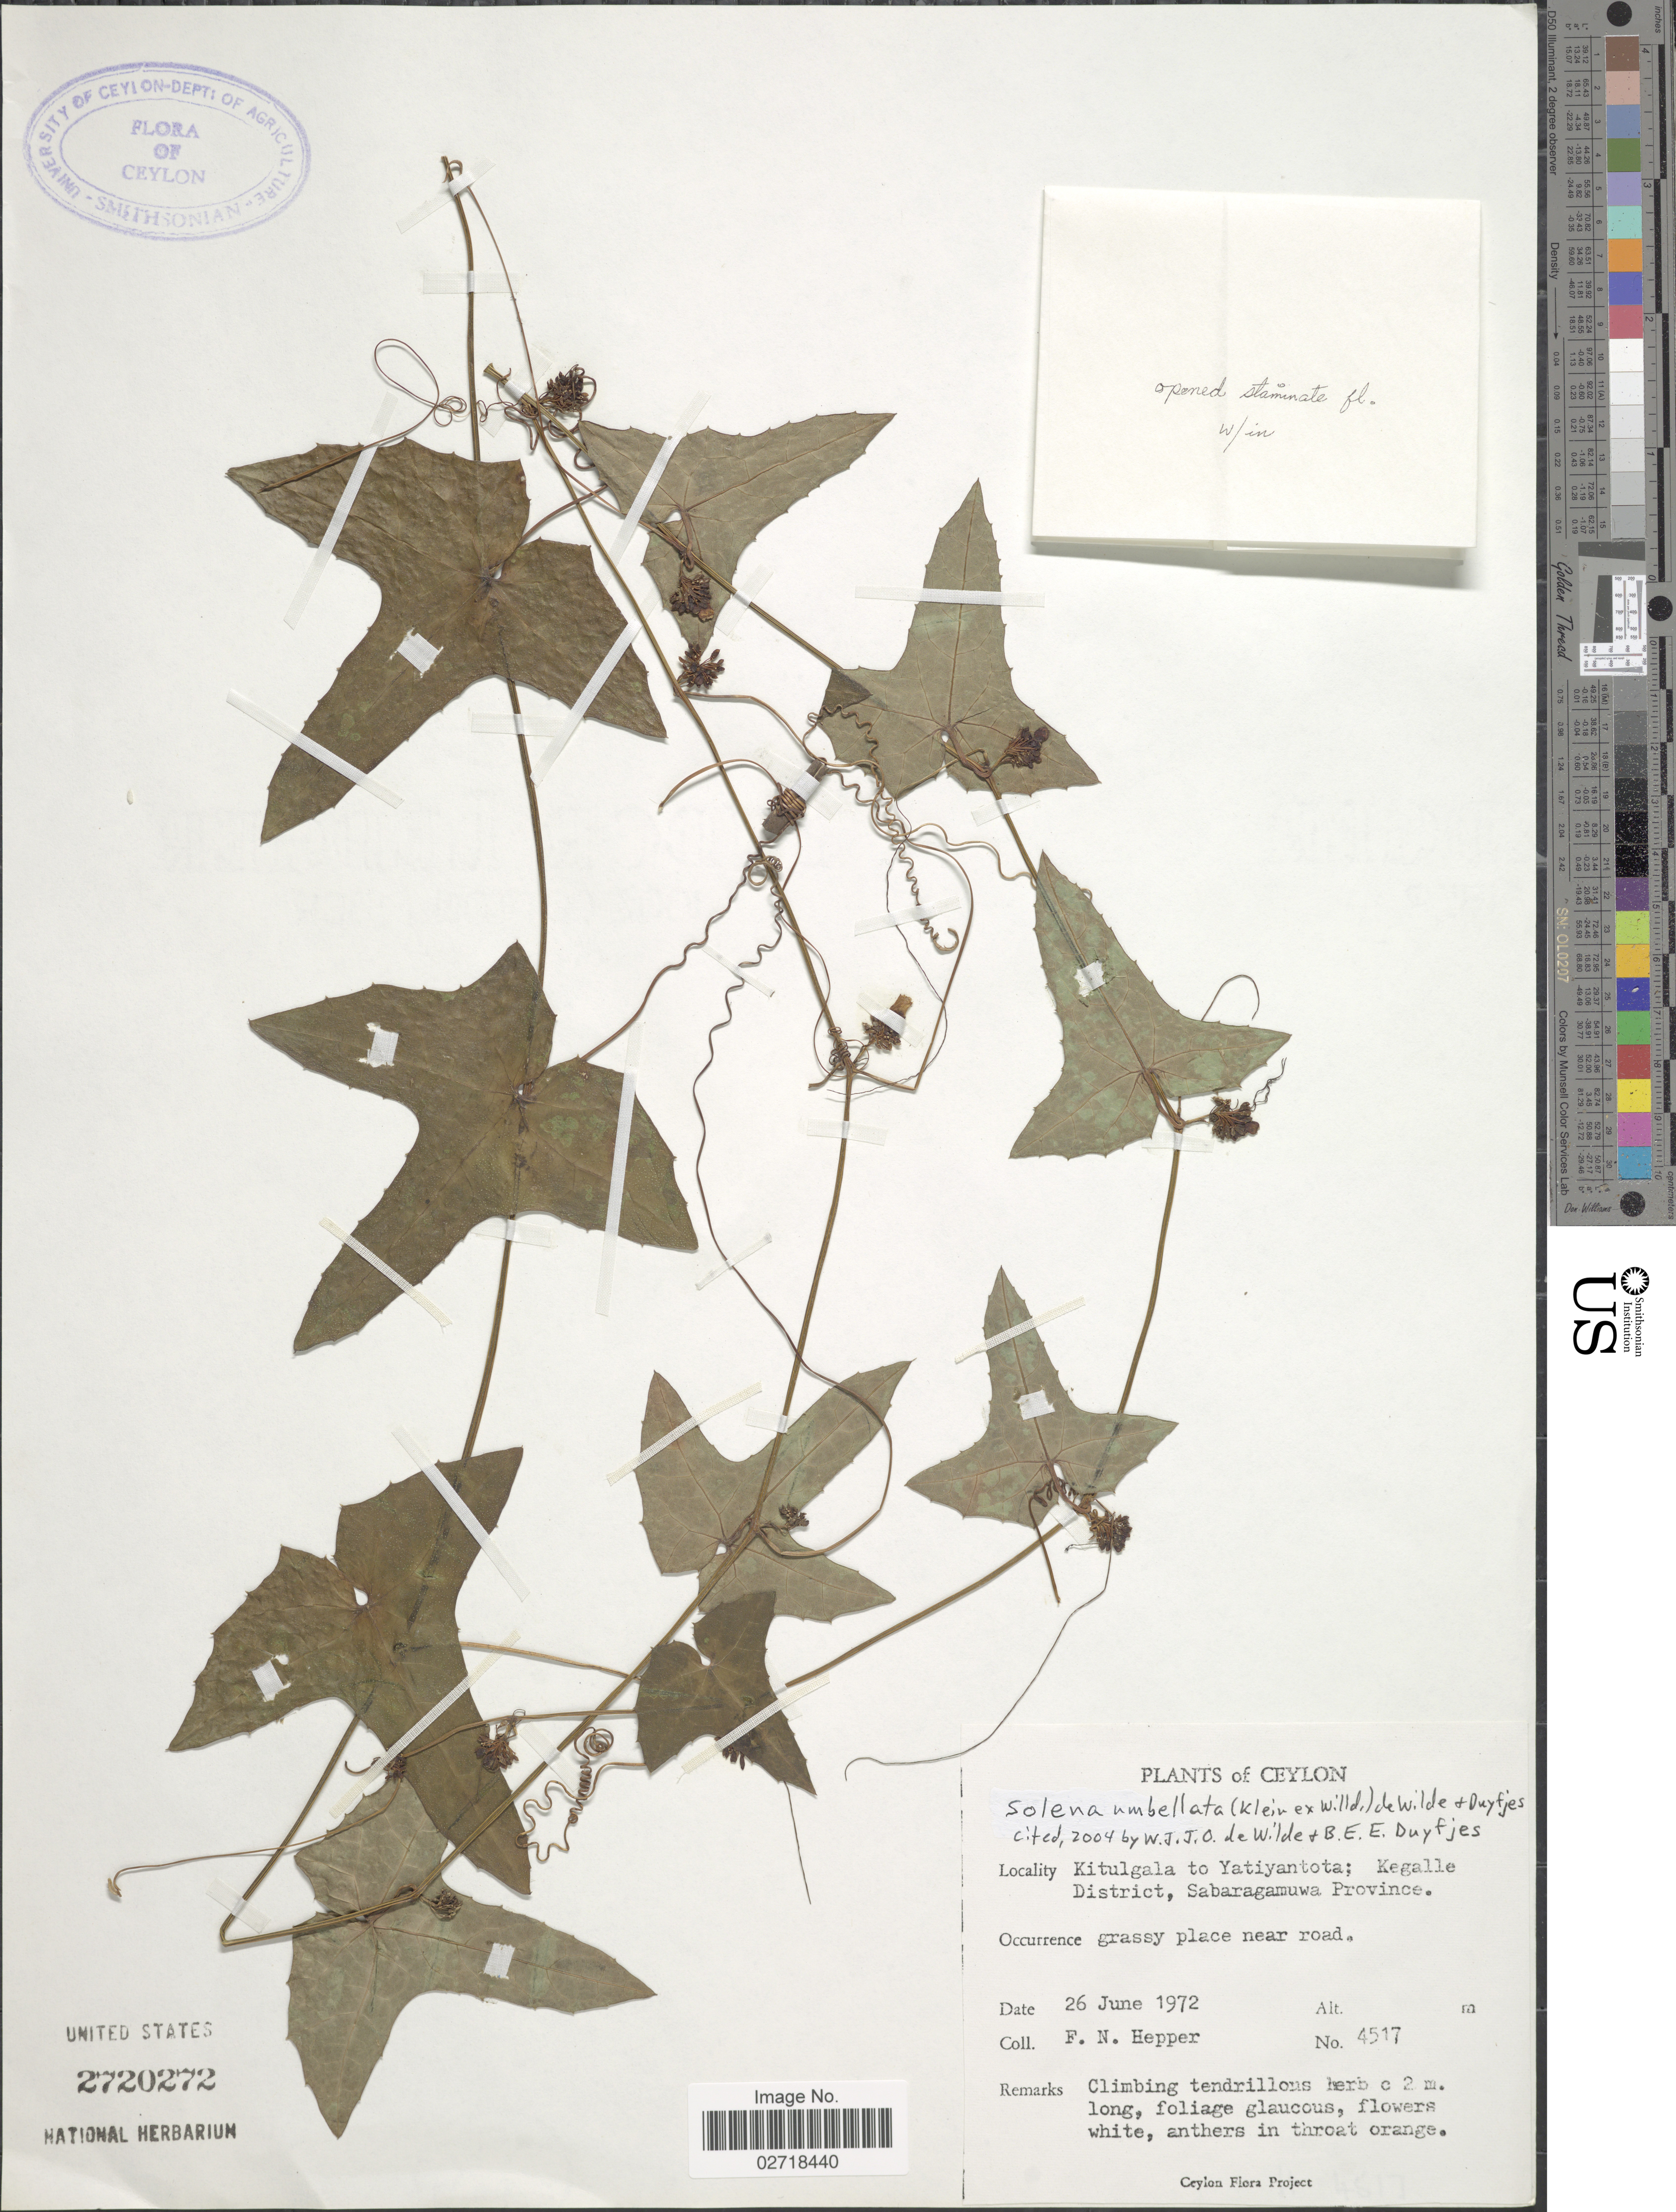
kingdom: Plantae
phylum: Tracheophyta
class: Magnoliopsida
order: Cucurbitales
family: Cucurbitaceae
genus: Solena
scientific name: Solena umbellata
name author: W.J. de Wilde & Duyfjes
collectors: F. Hepper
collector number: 4517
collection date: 1972-06-26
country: Sri Lanka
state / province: Sabaragamuwa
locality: Ceylon. Kitulgala to Yatiyantota; Kegalle District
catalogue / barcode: US 2720272